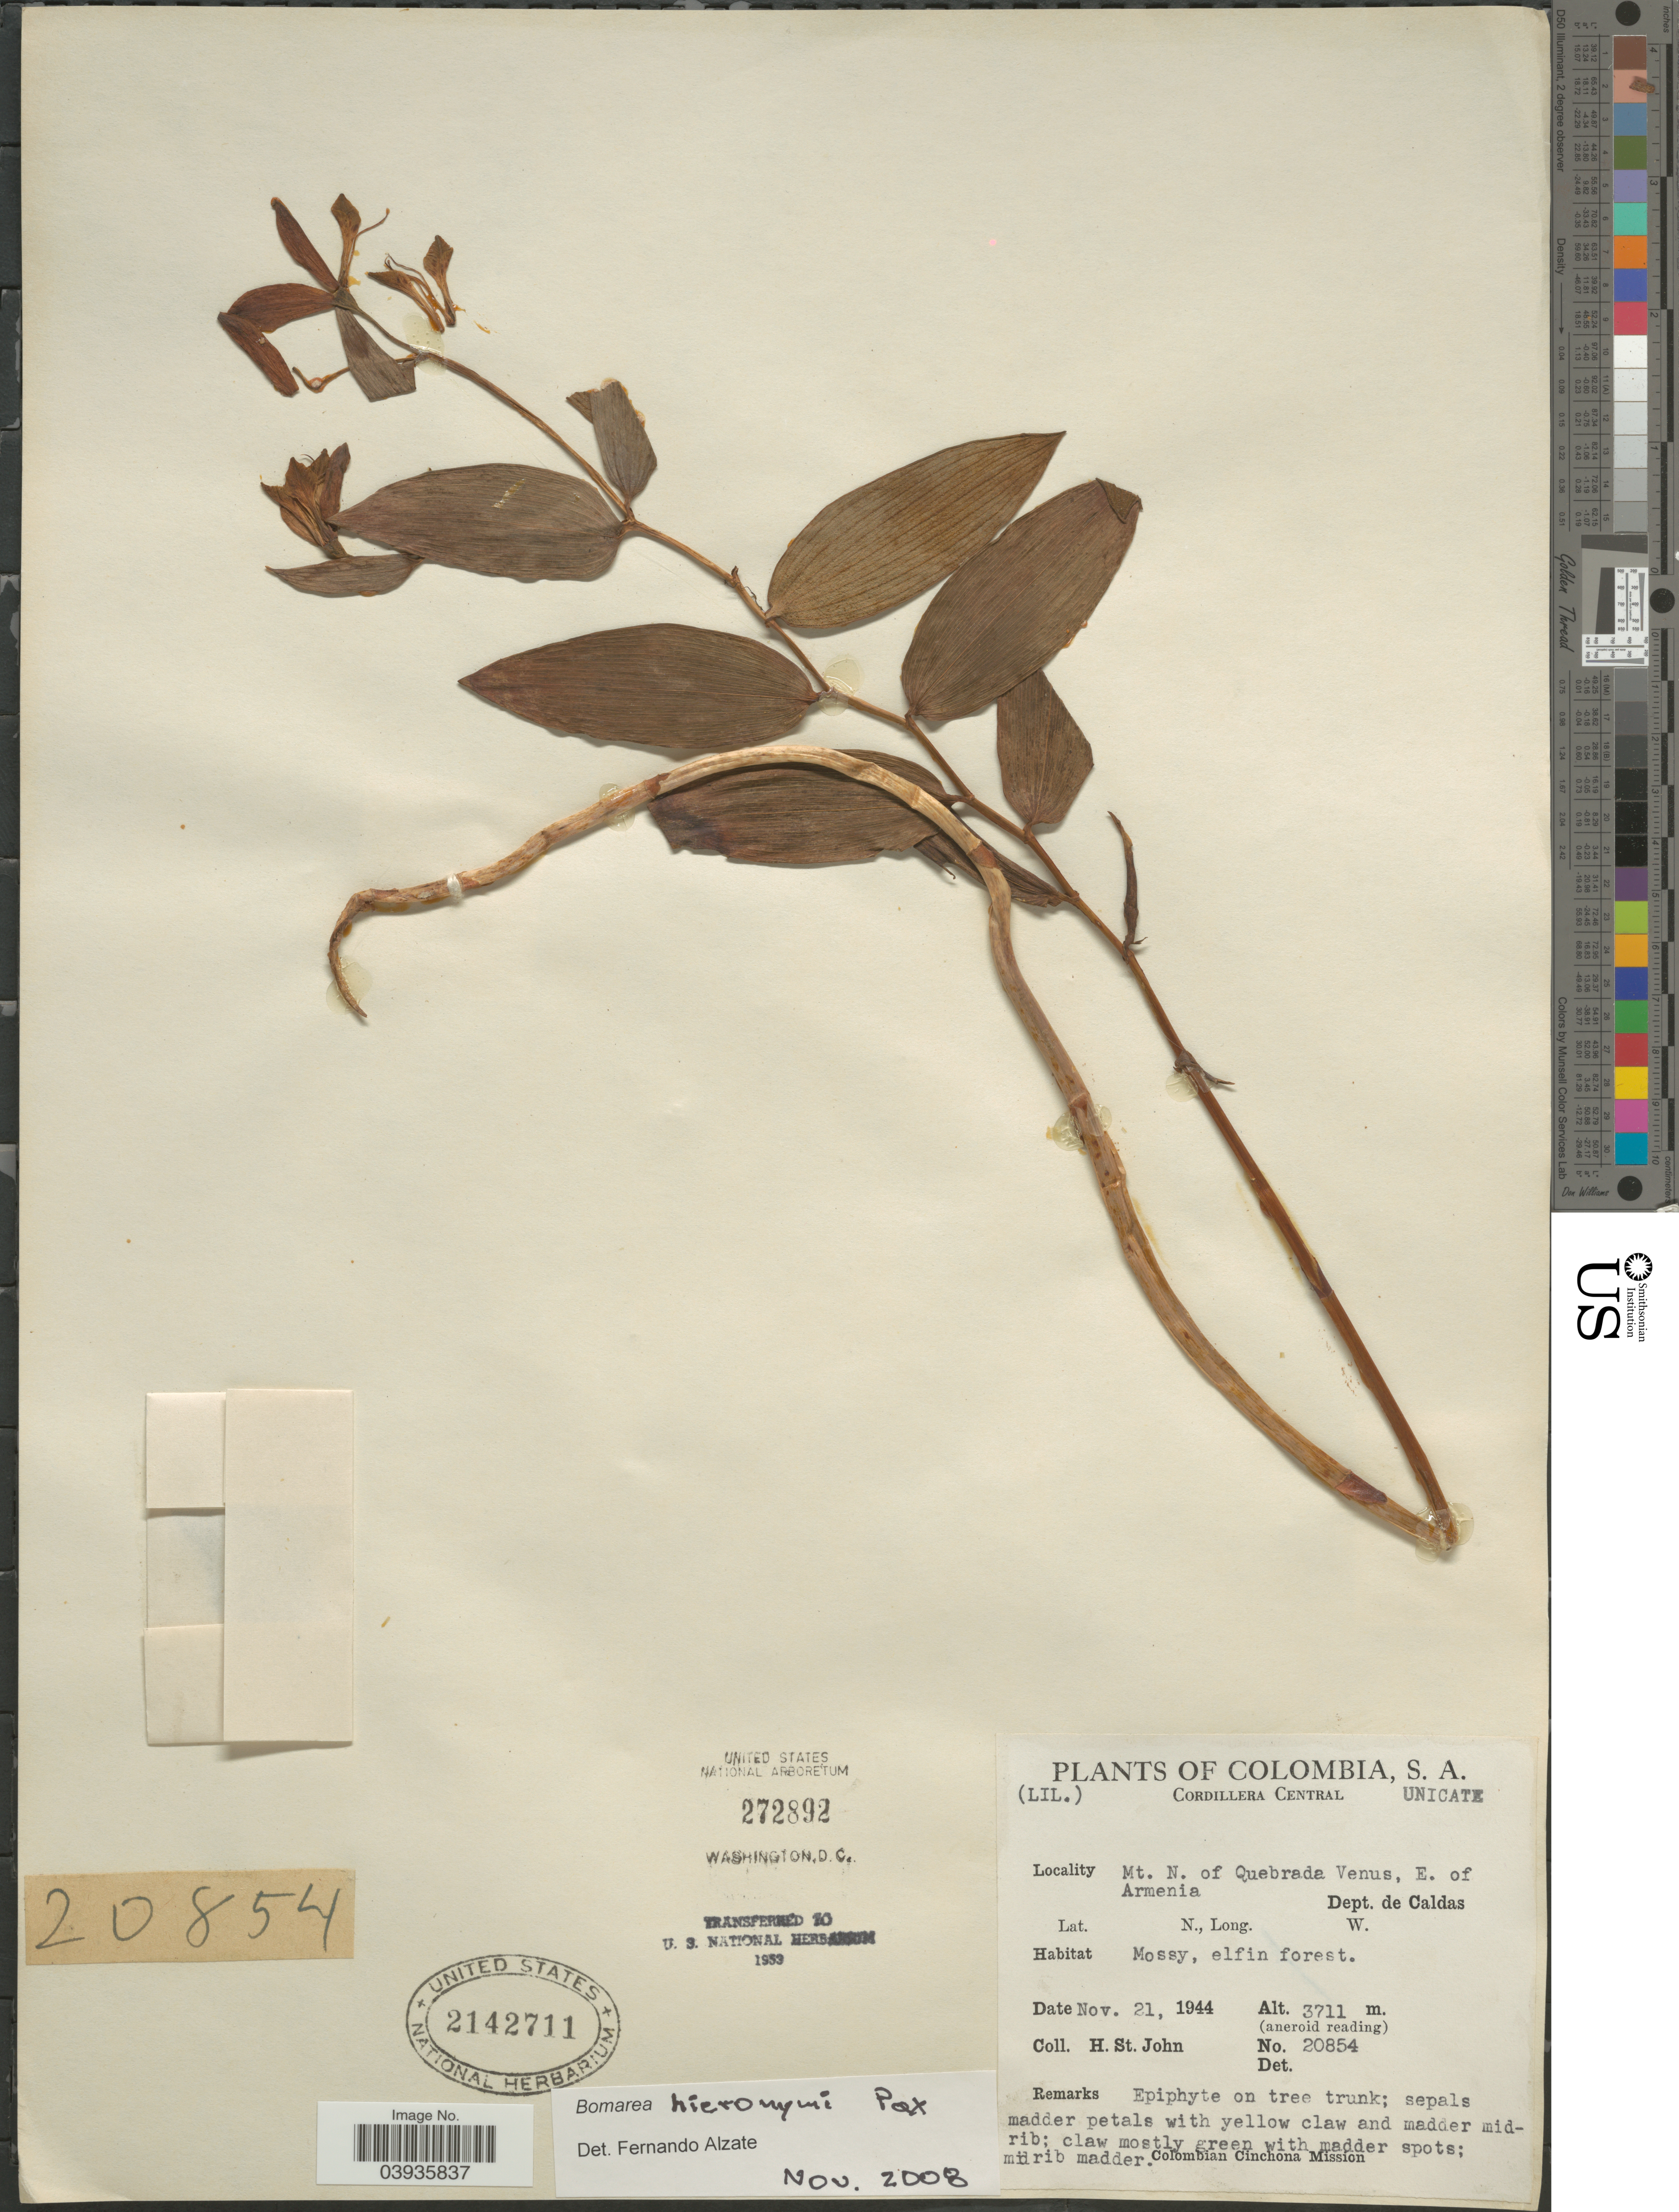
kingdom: Plantae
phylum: Tracheophyta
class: Liliopsida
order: Liliales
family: Alstroemeriaceae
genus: Bomarea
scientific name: Bomarea hieronymi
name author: Pax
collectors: H. St. John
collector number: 20854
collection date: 1944-11-21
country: Colombia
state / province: Caldas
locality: Cordillera Central. Mt. N. of Quebrada Venus, E. of Armenia. Dept. de Caldas.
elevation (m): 3711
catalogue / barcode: US 2142711